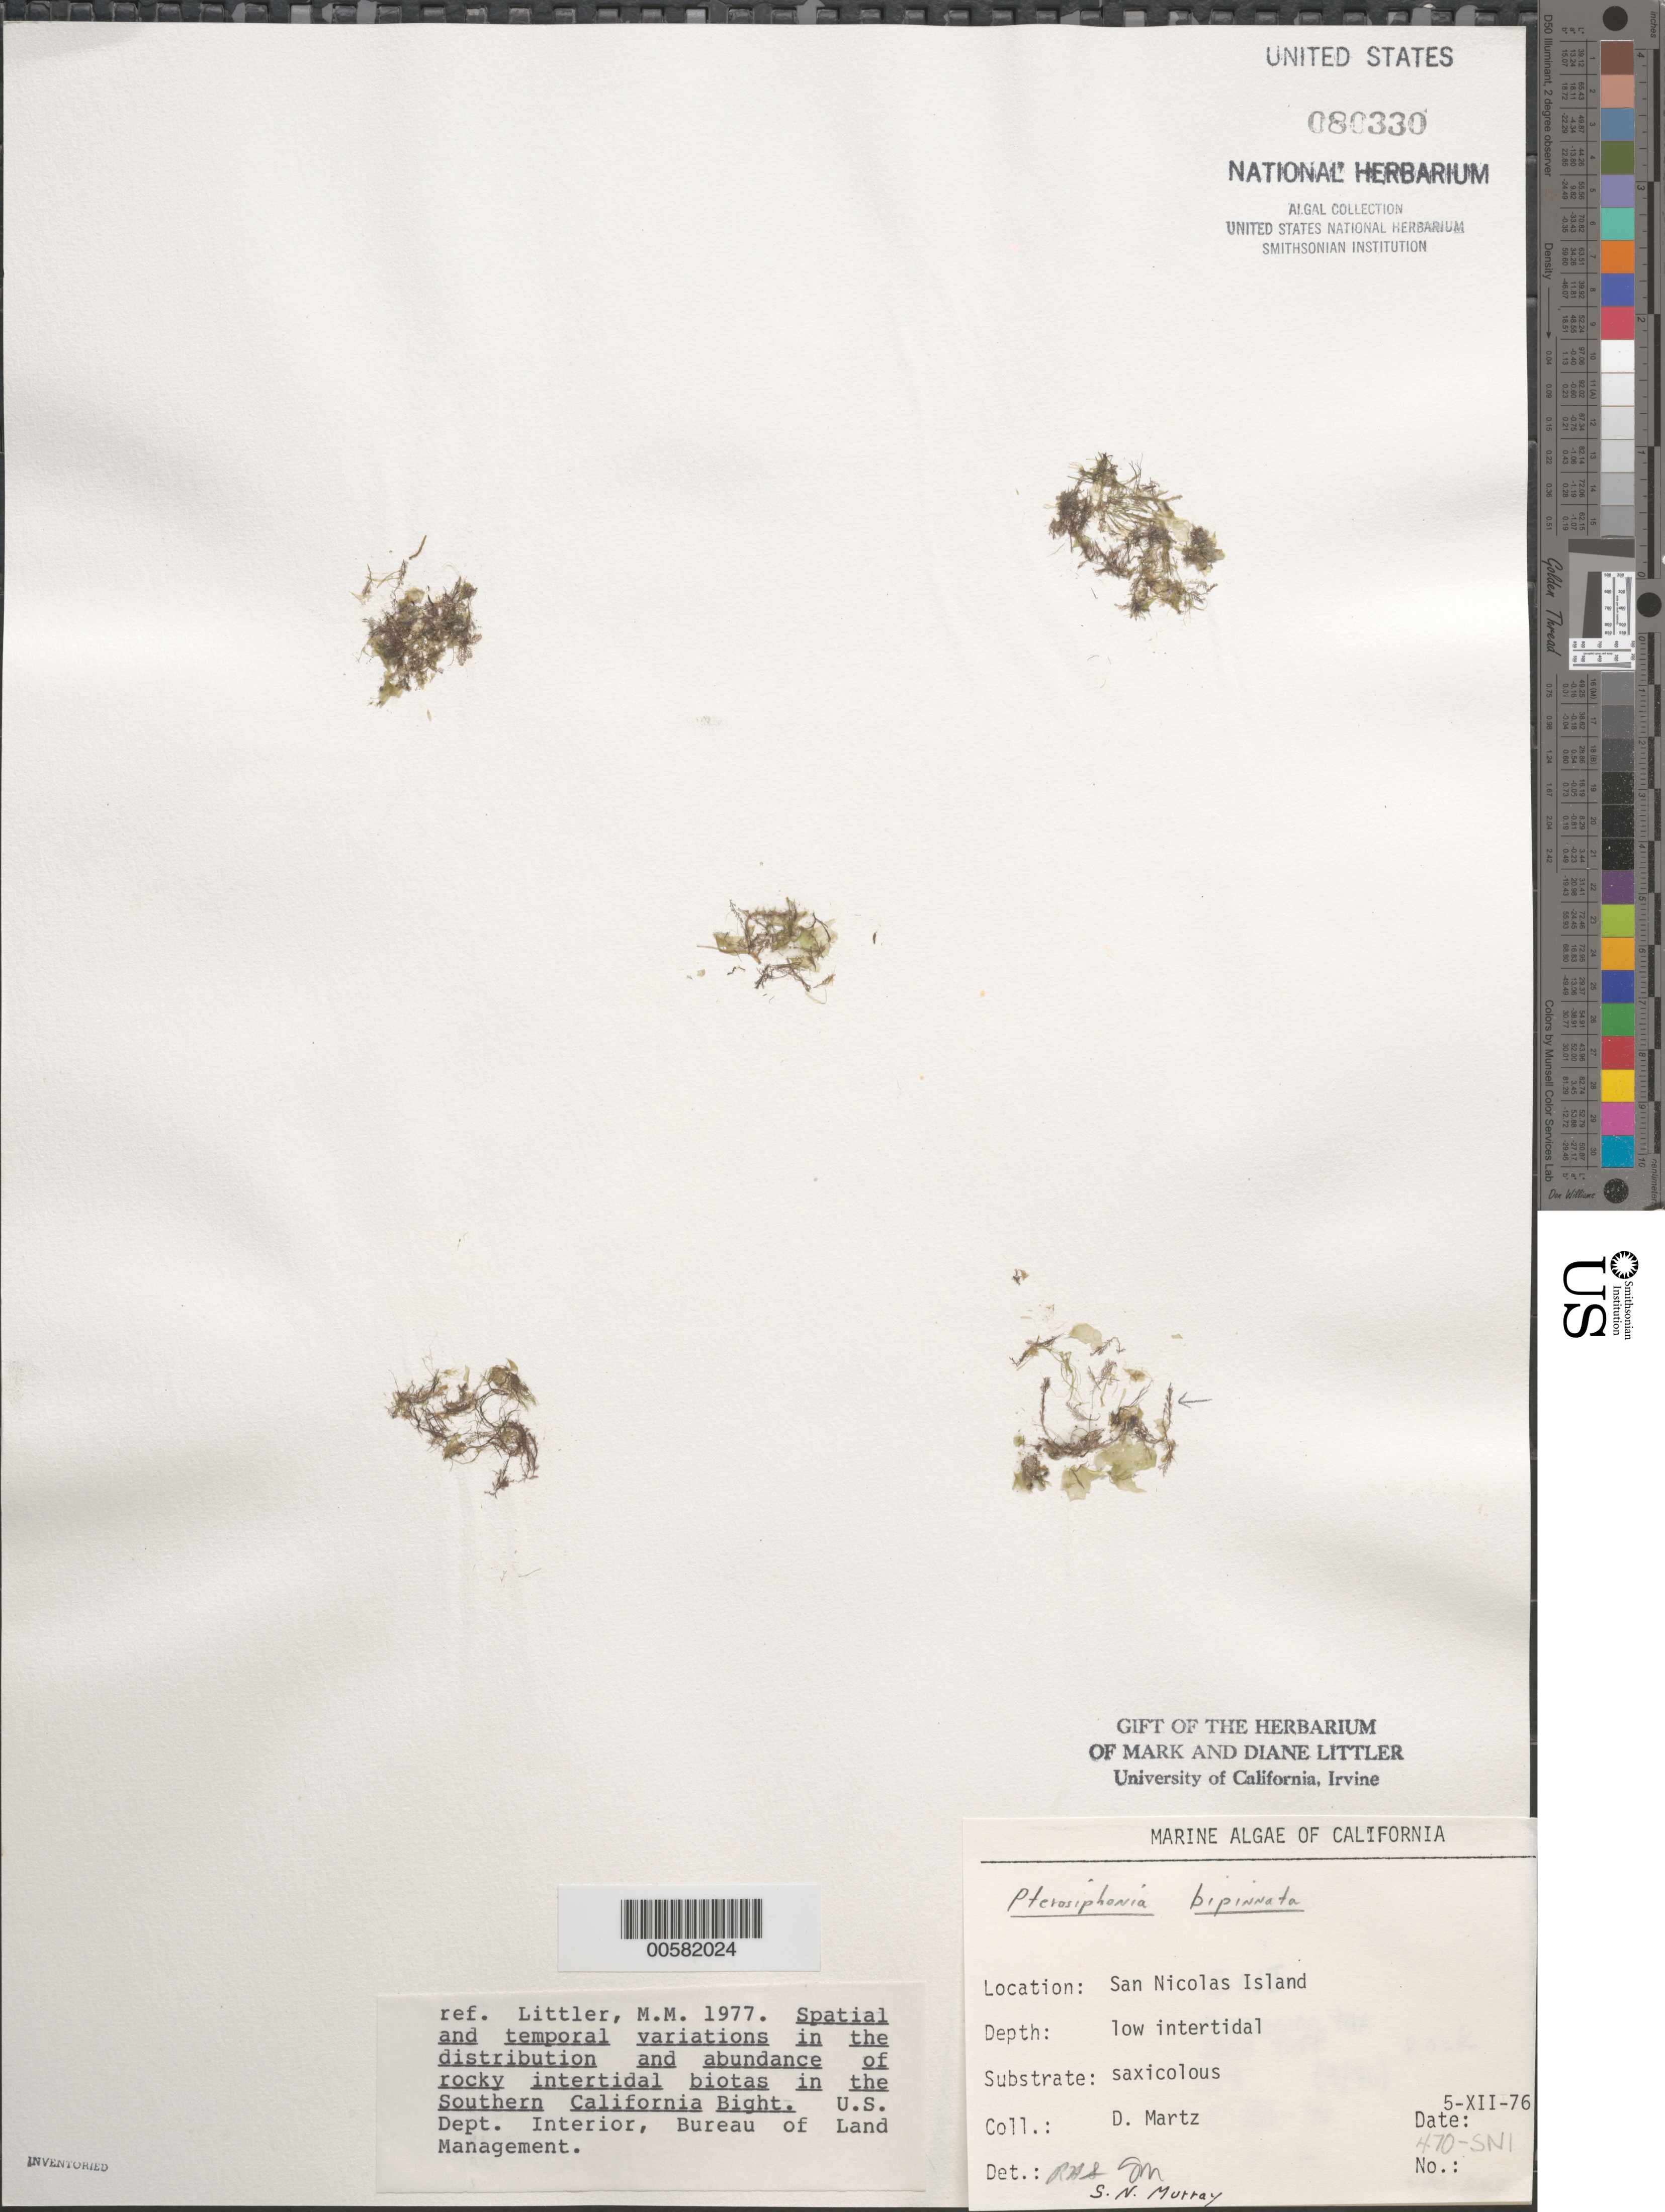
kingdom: Plantae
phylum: Rhodophyta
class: Florideophyceae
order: Ceramiales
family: Rhodomelaceae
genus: Savoiea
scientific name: Savoiea bipinnata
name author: (Postels & Rupr.) M.J. Wynne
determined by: Algae name updating Project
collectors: D. Martz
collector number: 470-sni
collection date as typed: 05 Dec 1976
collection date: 1976-12-05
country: United States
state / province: California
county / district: Ventura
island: San Nicolas Island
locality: Dutch Harbor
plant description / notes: BLM-SOCALBIGHT Rocky Intertidal Survey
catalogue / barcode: US 80330